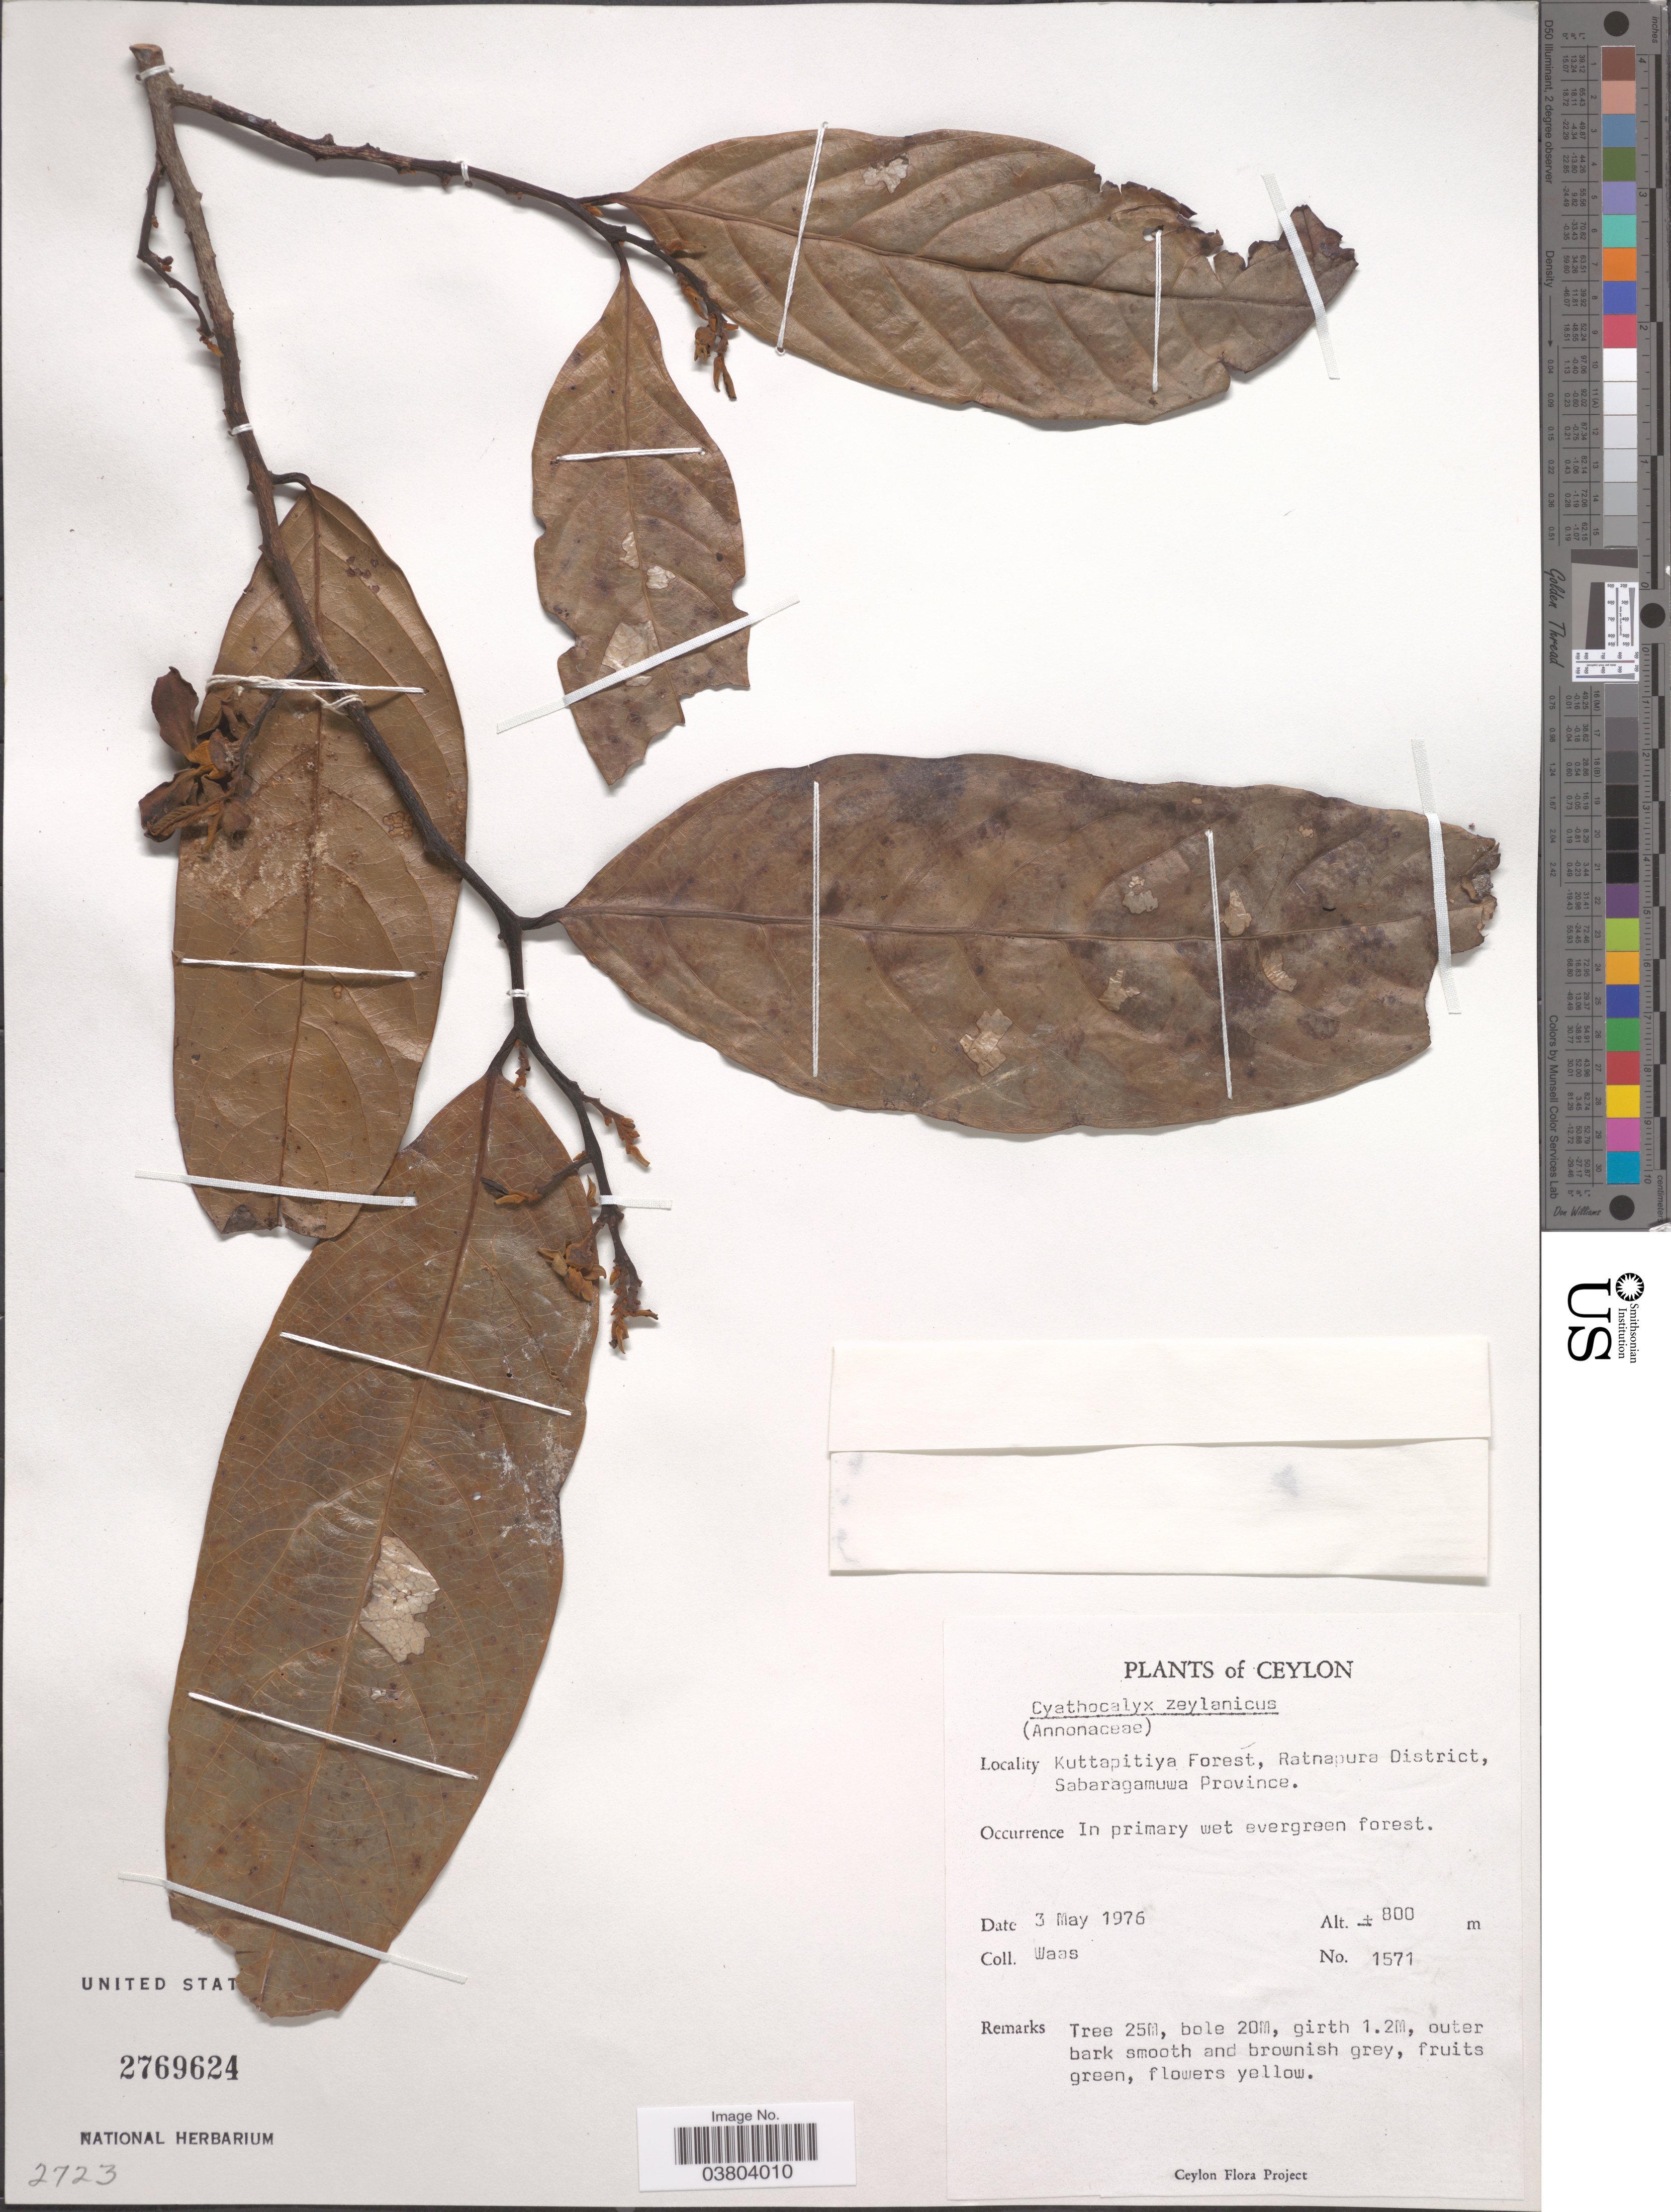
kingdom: Plantae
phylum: Tracheophyta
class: Magnoliopsida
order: Magnoliales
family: Annonaceae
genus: Cyathocalyx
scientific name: Cyathocalyx zeylanicus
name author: Champ. ex Hook. f. & Thomson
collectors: Waas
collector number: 1471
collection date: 1976-05-03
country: Sri Lanka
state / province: Sabaragamuwa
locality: Ceylon. Kuttapitiya Forest, Ratnapura District.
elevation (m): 800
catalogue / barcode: US 2769624